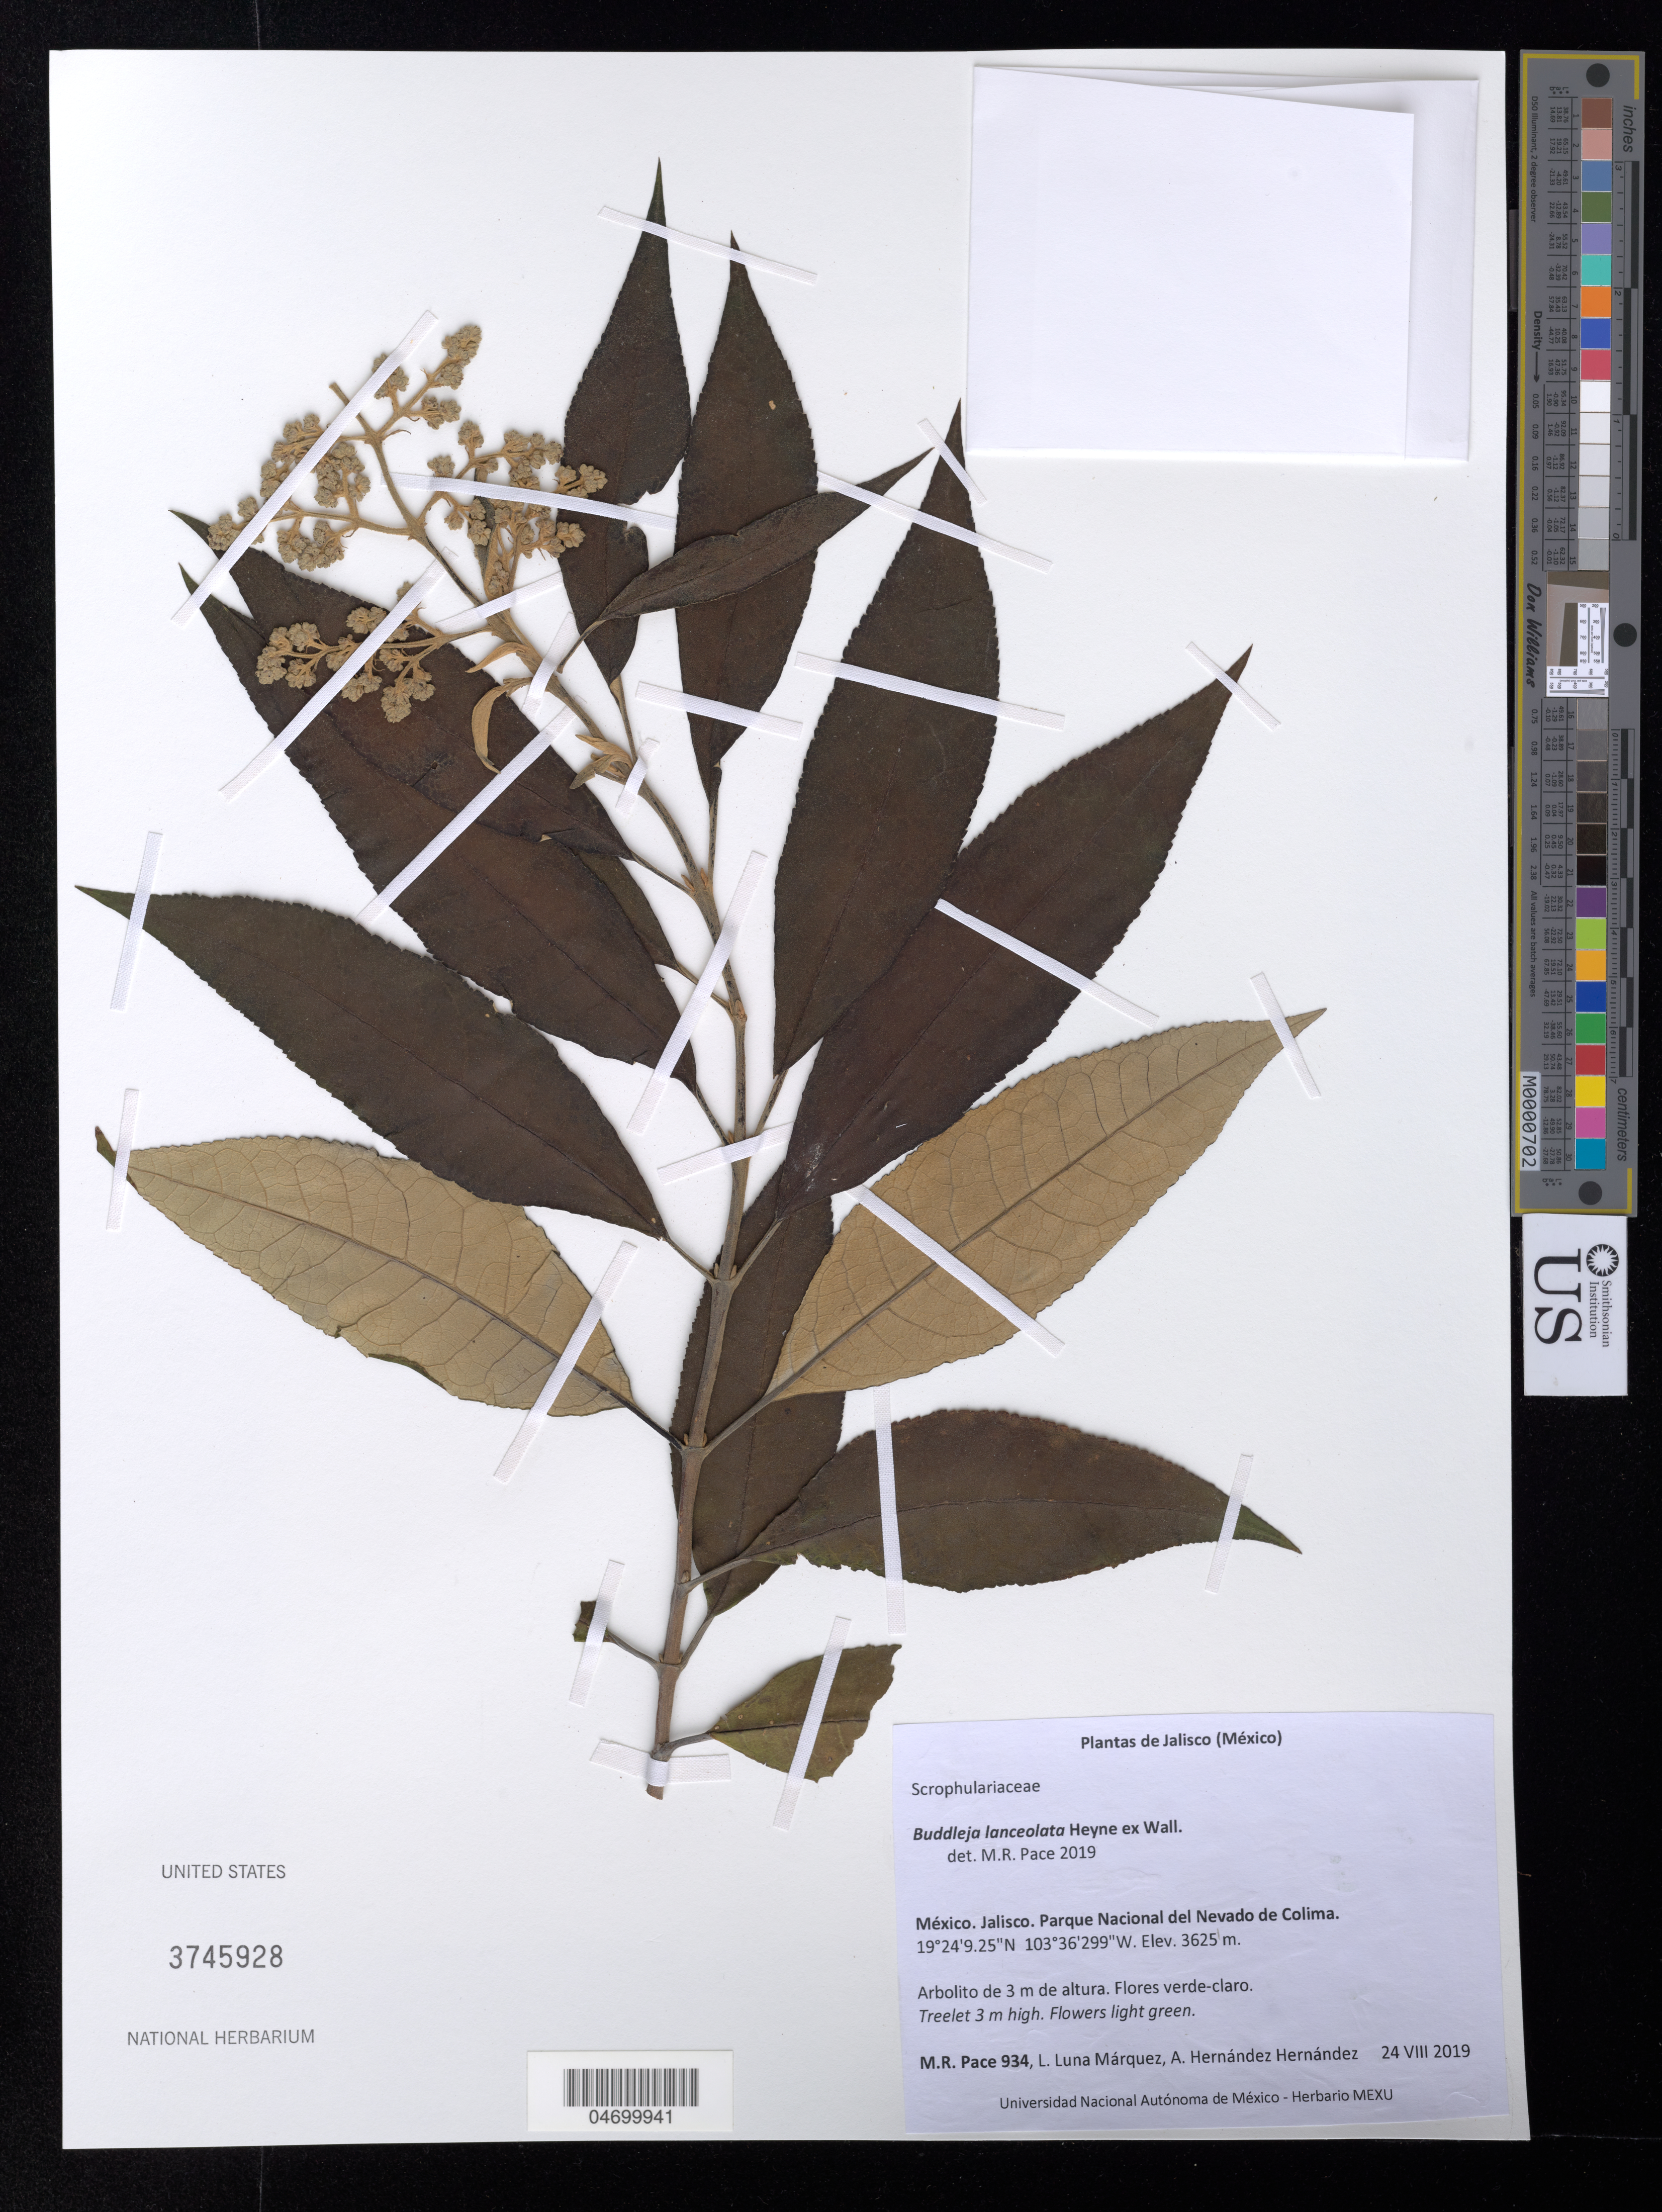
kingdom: Plantae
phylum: Tracheophyta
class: Magnoliopsida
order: Lamiales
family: Scrophulariaceae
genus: Buddleja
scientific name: Buddleja lanceolata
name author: Benth.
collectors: M. Pace, L. Luna Marquez & A. Hernandez Hernandez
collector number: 934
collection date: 2019-08-24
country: Mexico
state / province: Jalisco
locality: Parque Nacional del Nevado de Colima.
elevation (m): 3625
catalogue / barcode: US 3745928